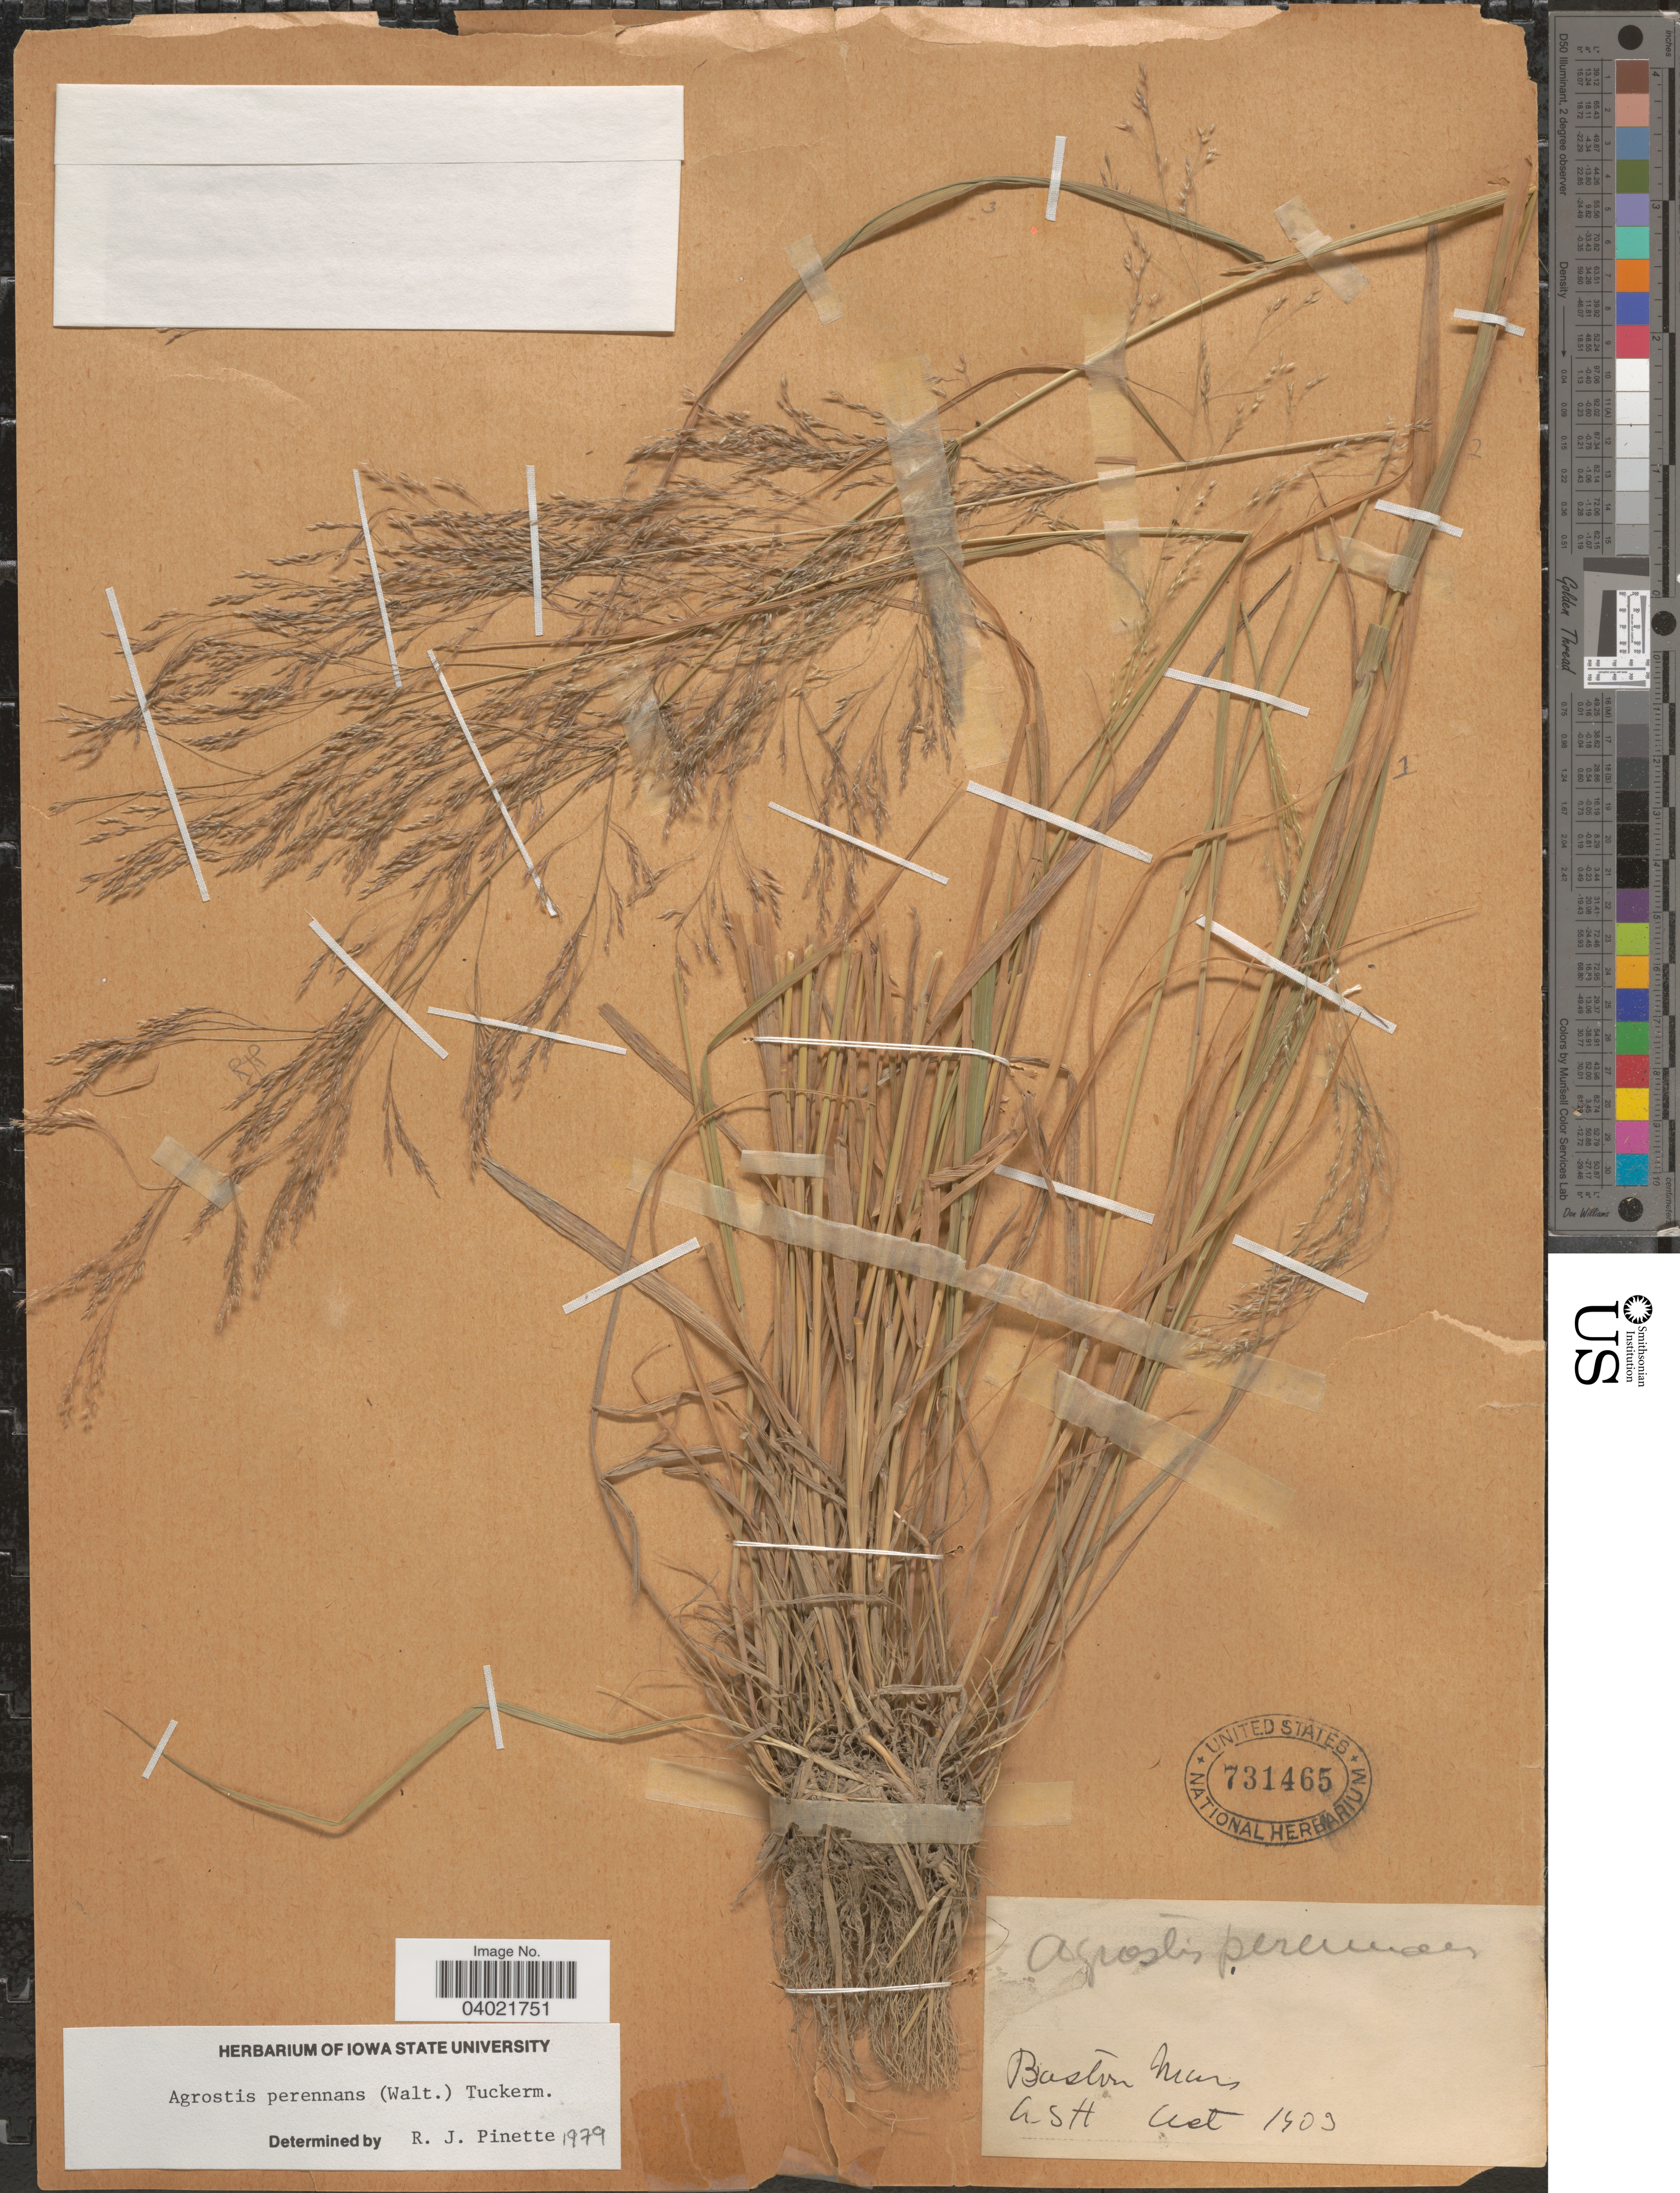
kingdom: Plantae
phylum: Tracheophyta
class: Liliopsida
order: Poales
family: Poaceae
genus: Agrostis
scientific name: Agrostis perennans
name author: (Walter) Tuck.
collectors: -. Ash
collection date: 1903-10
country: United States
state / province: Massachusetts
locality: Boston.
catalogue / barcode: US 731465